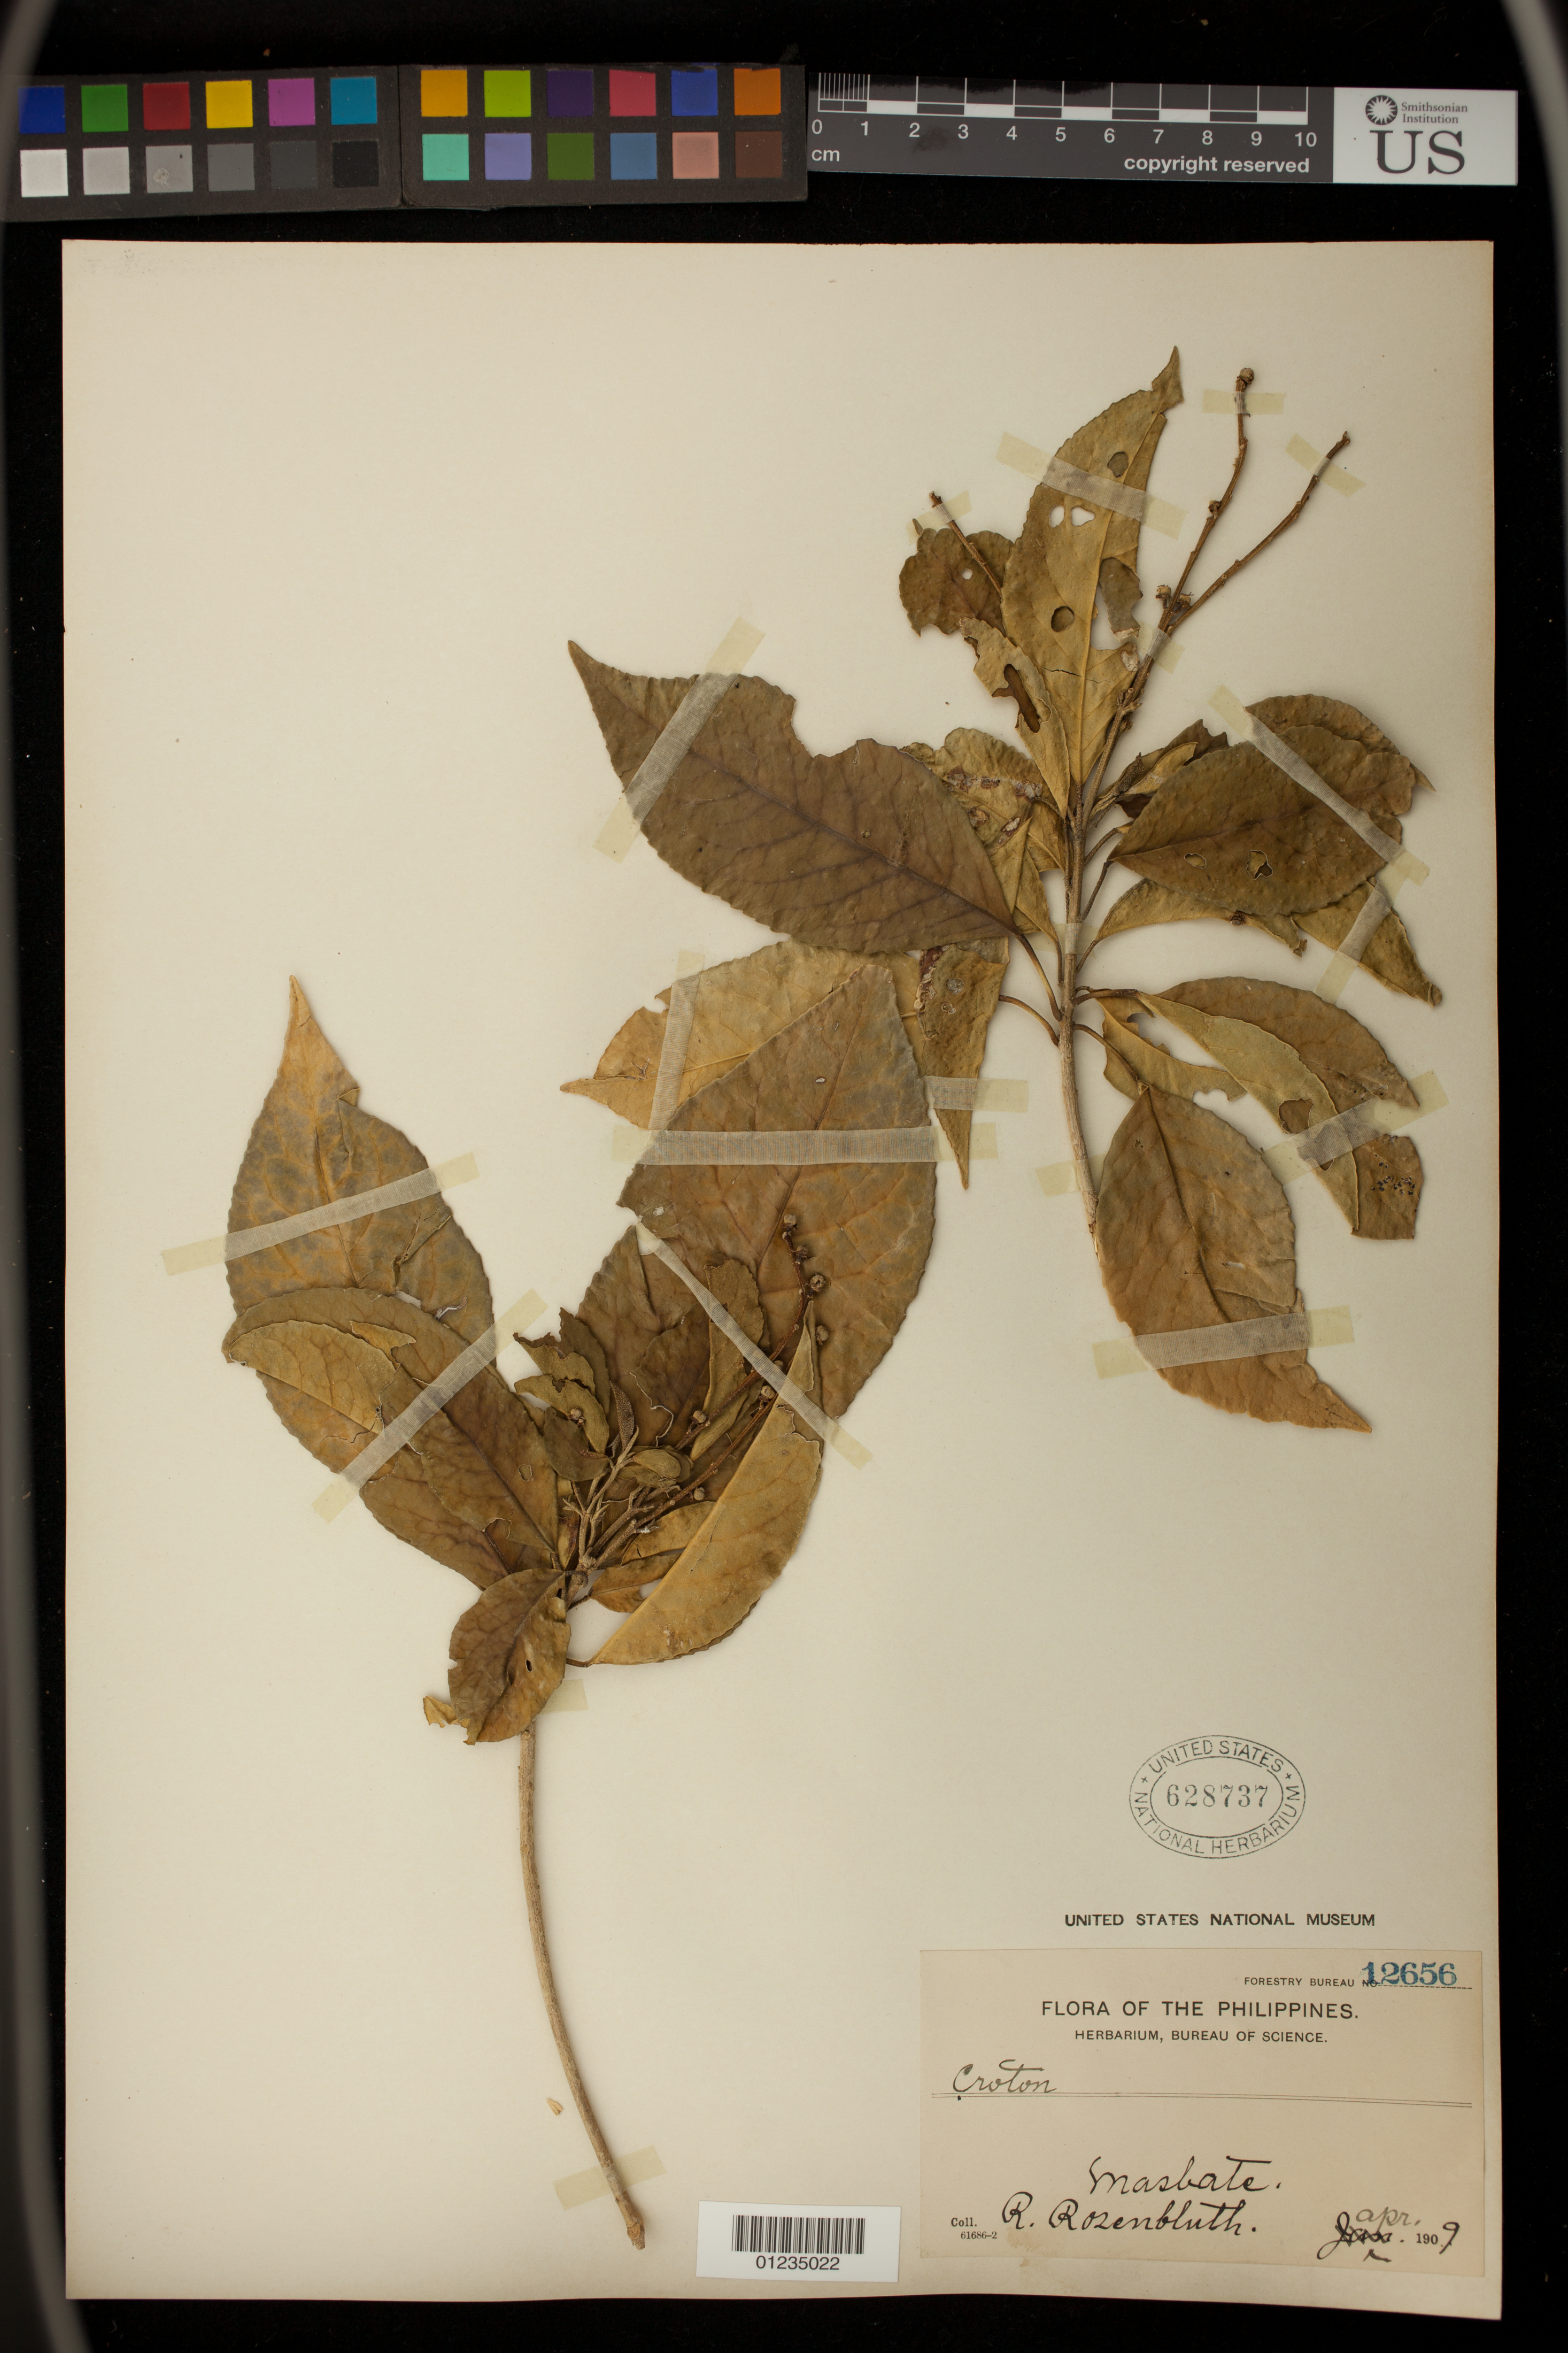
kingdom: Plantae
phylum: Tracheophyta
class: Magnoliopsida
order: Malpighiales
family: Euphorbiaceae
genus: Croton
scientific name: Croton sp.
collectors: R. Rosenbluth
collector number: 12656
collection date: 1909-04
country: Philippines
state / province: Bicol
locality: Masbate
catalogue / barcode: US 628737